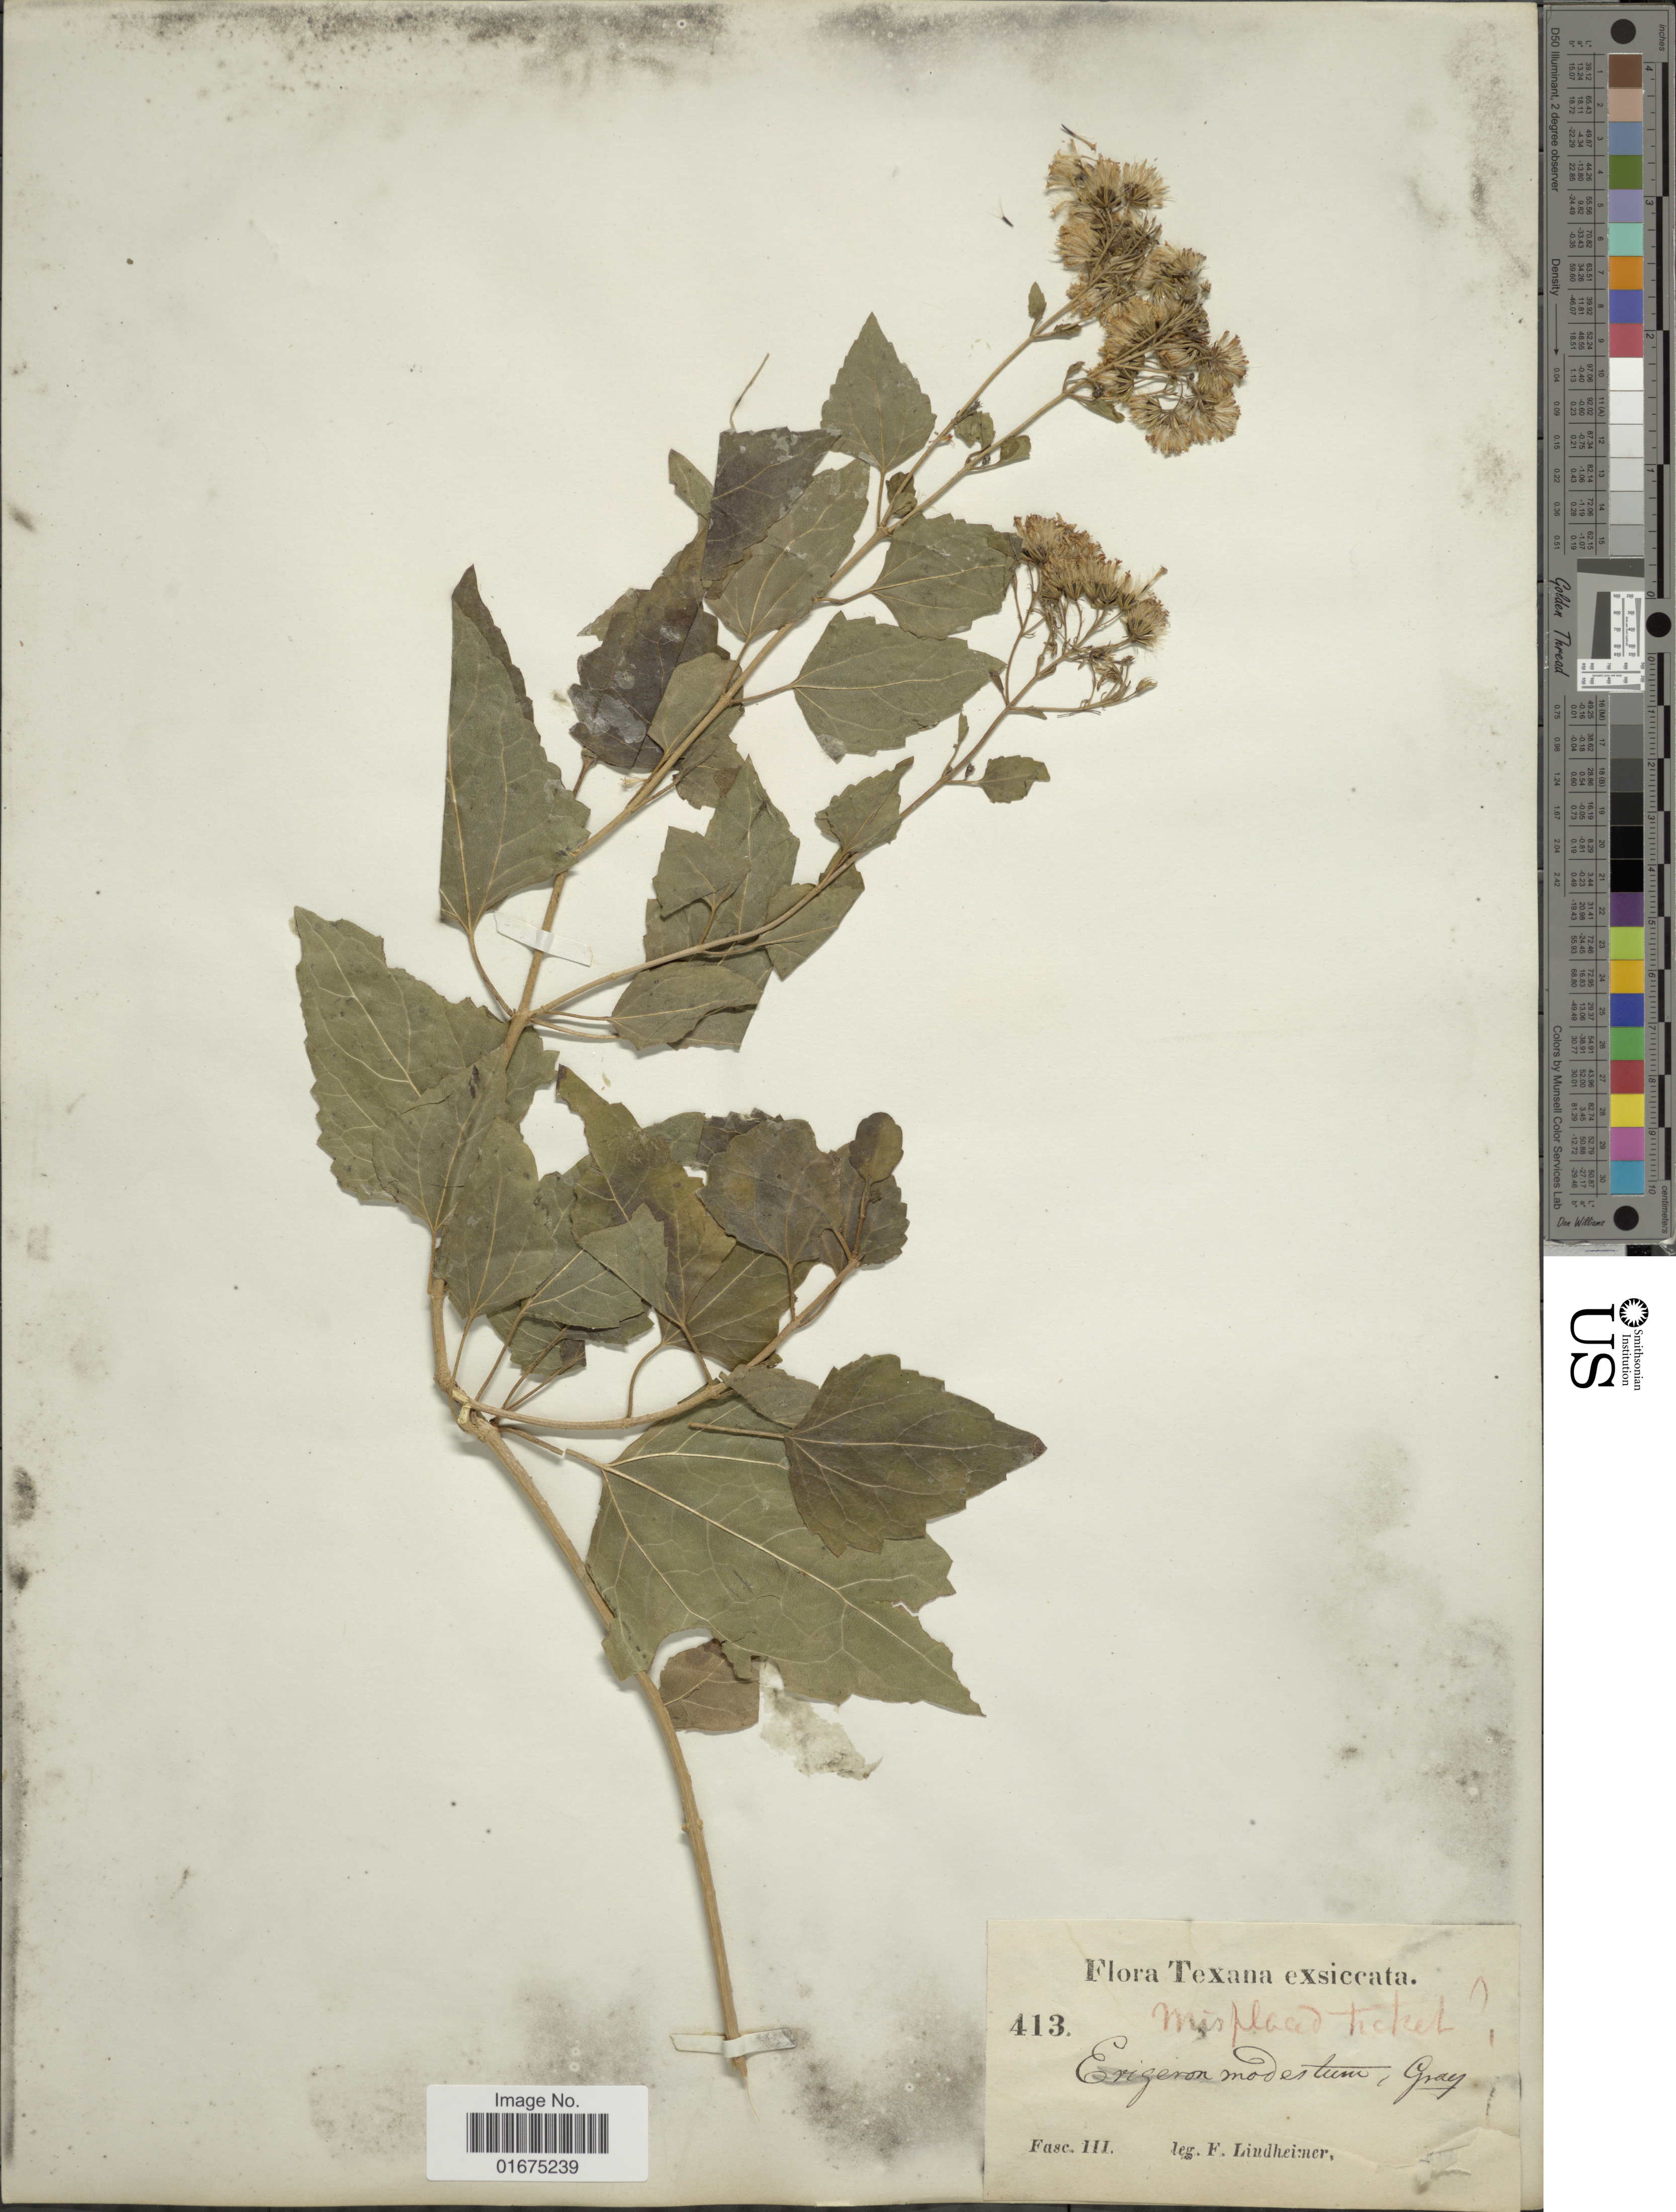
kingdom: Plantae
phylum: Tracheophyta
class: Magnoliopsida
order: Asterales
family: Asteraceae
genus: Ageratina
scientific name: Ageratina havanensis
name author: (Kunth) R.M. King & H. Rob.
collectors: F. Lindheimer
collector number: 413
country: United States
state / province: Texas